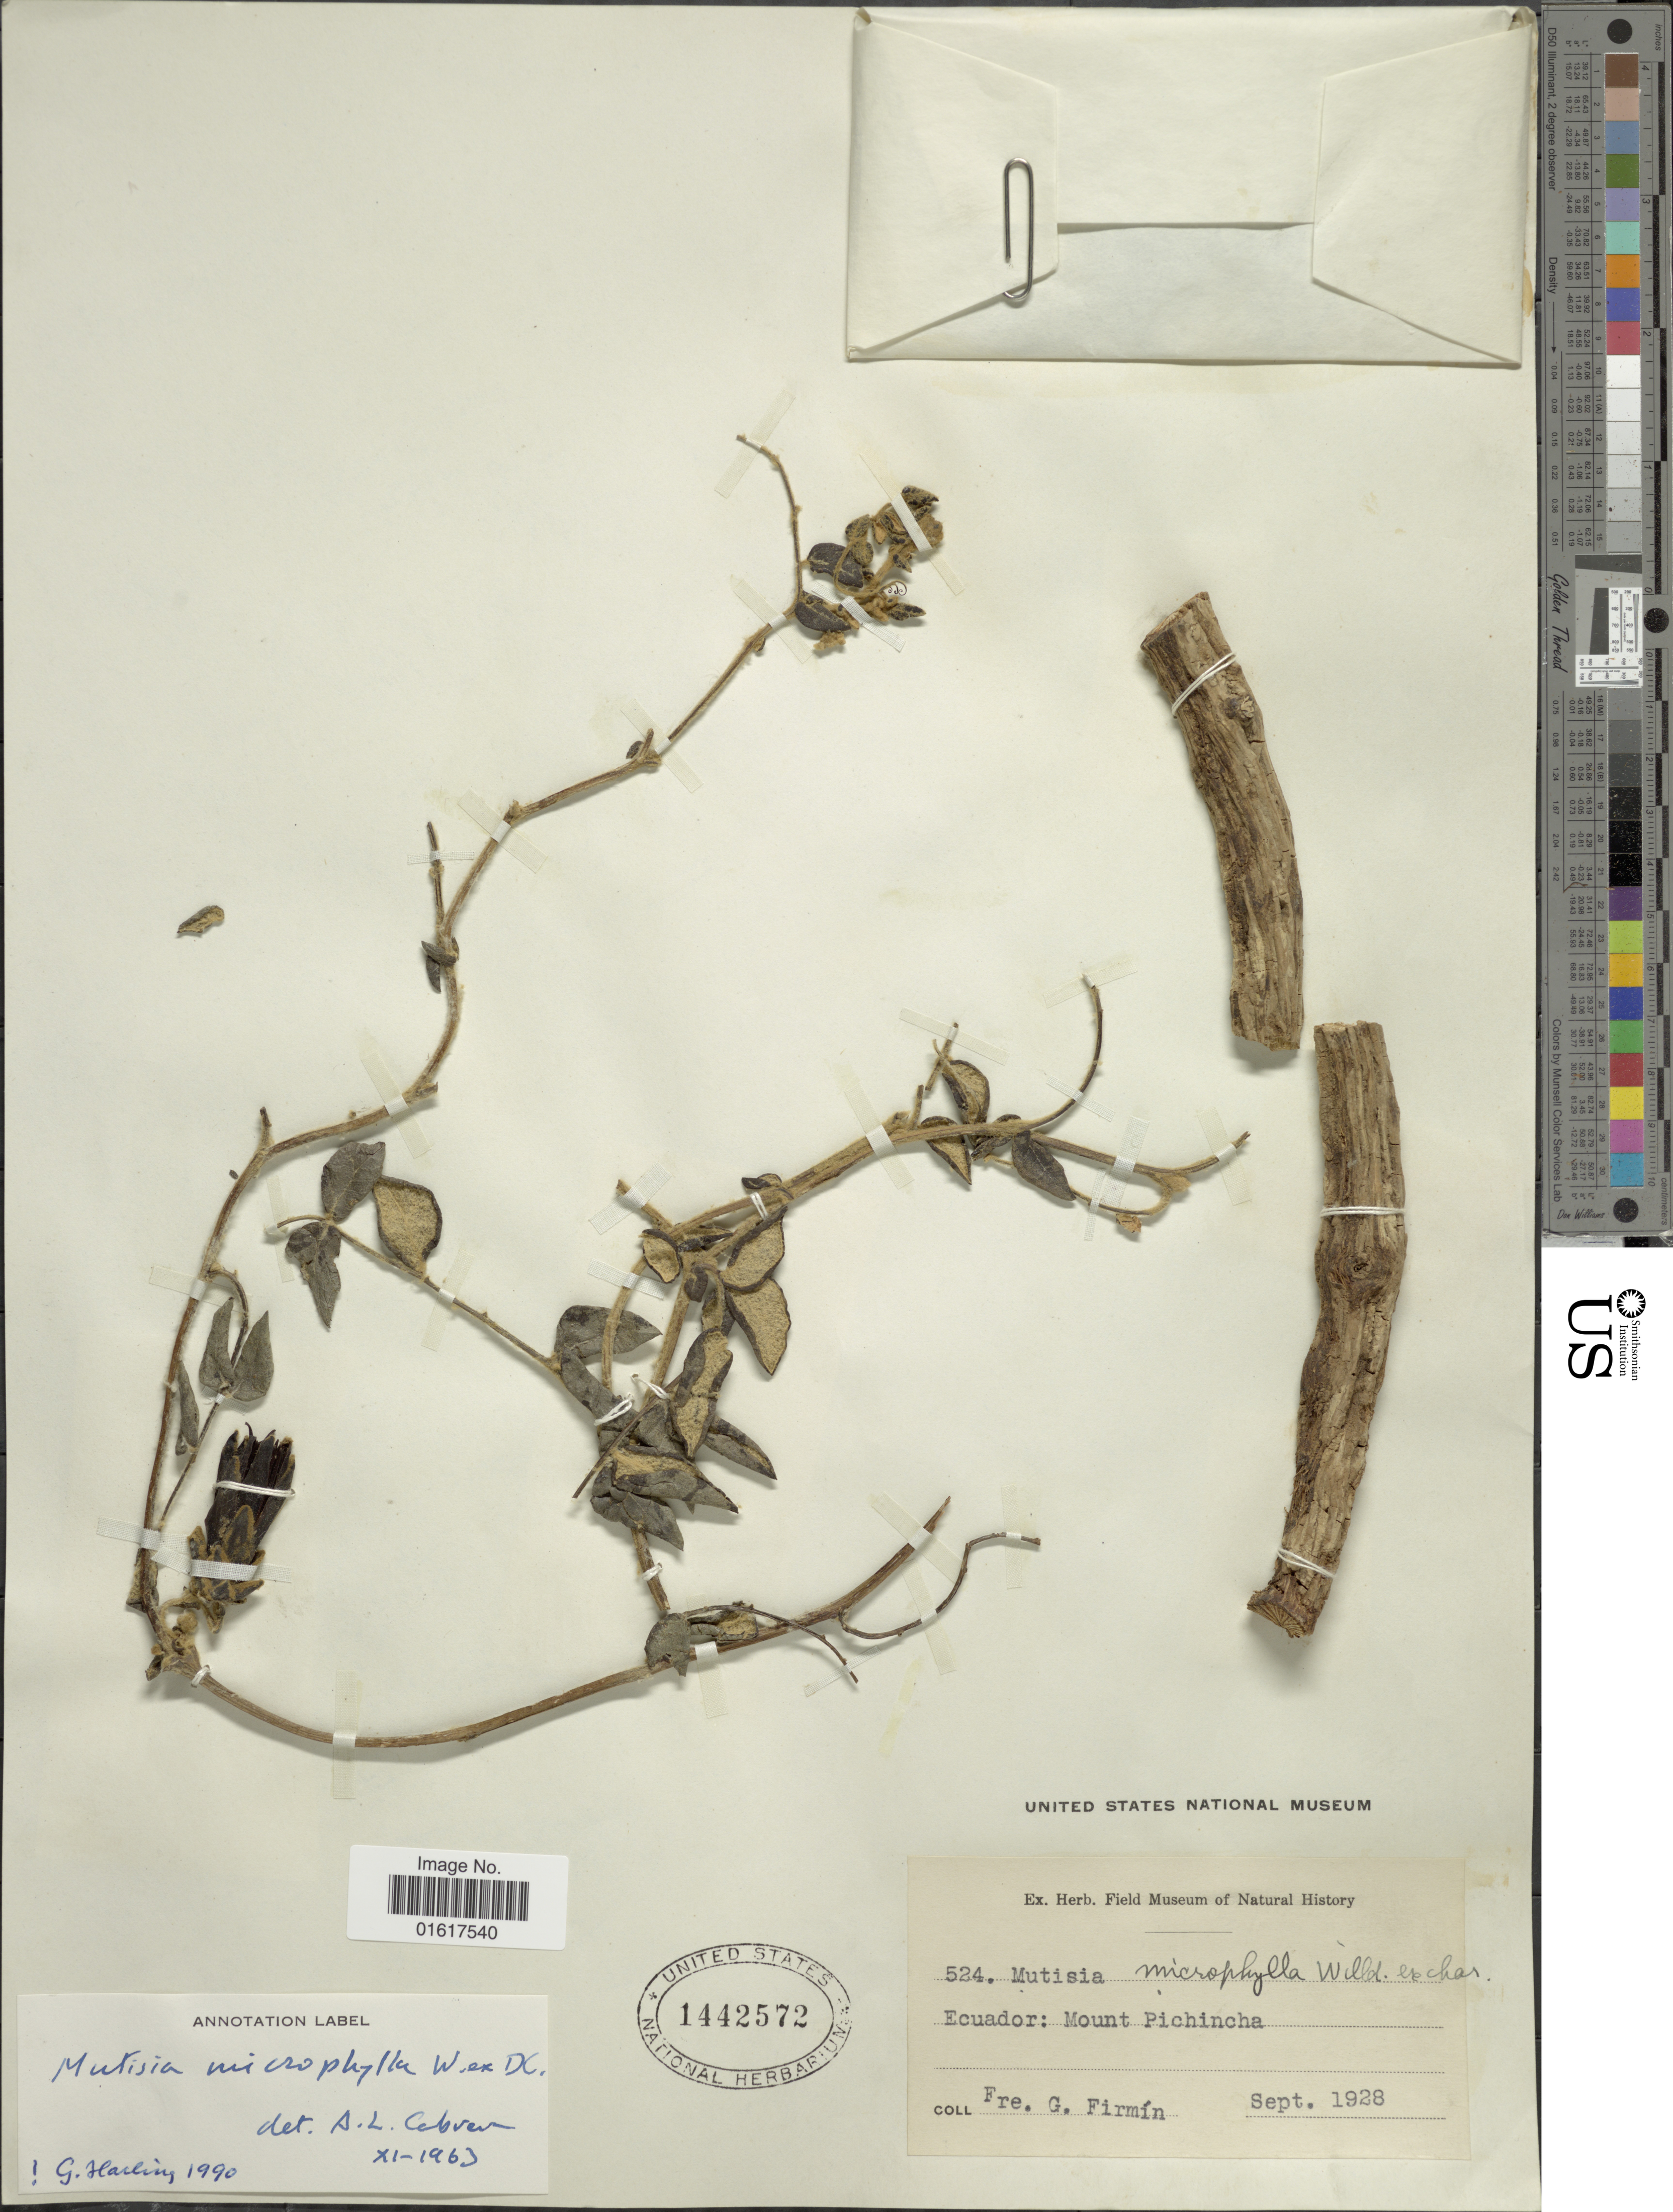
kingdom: Plantae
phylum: Tracheophyta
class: Magnoliopsida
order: Asterales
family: Asteraceae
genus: Mutisia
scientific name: Mutisia microphylla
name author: Willd. ex DC.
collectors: G. Firmin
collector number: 524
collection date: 1928-09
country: Ecuador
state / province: Pichincha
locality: Mount Pichincha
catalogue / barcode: US 1442572